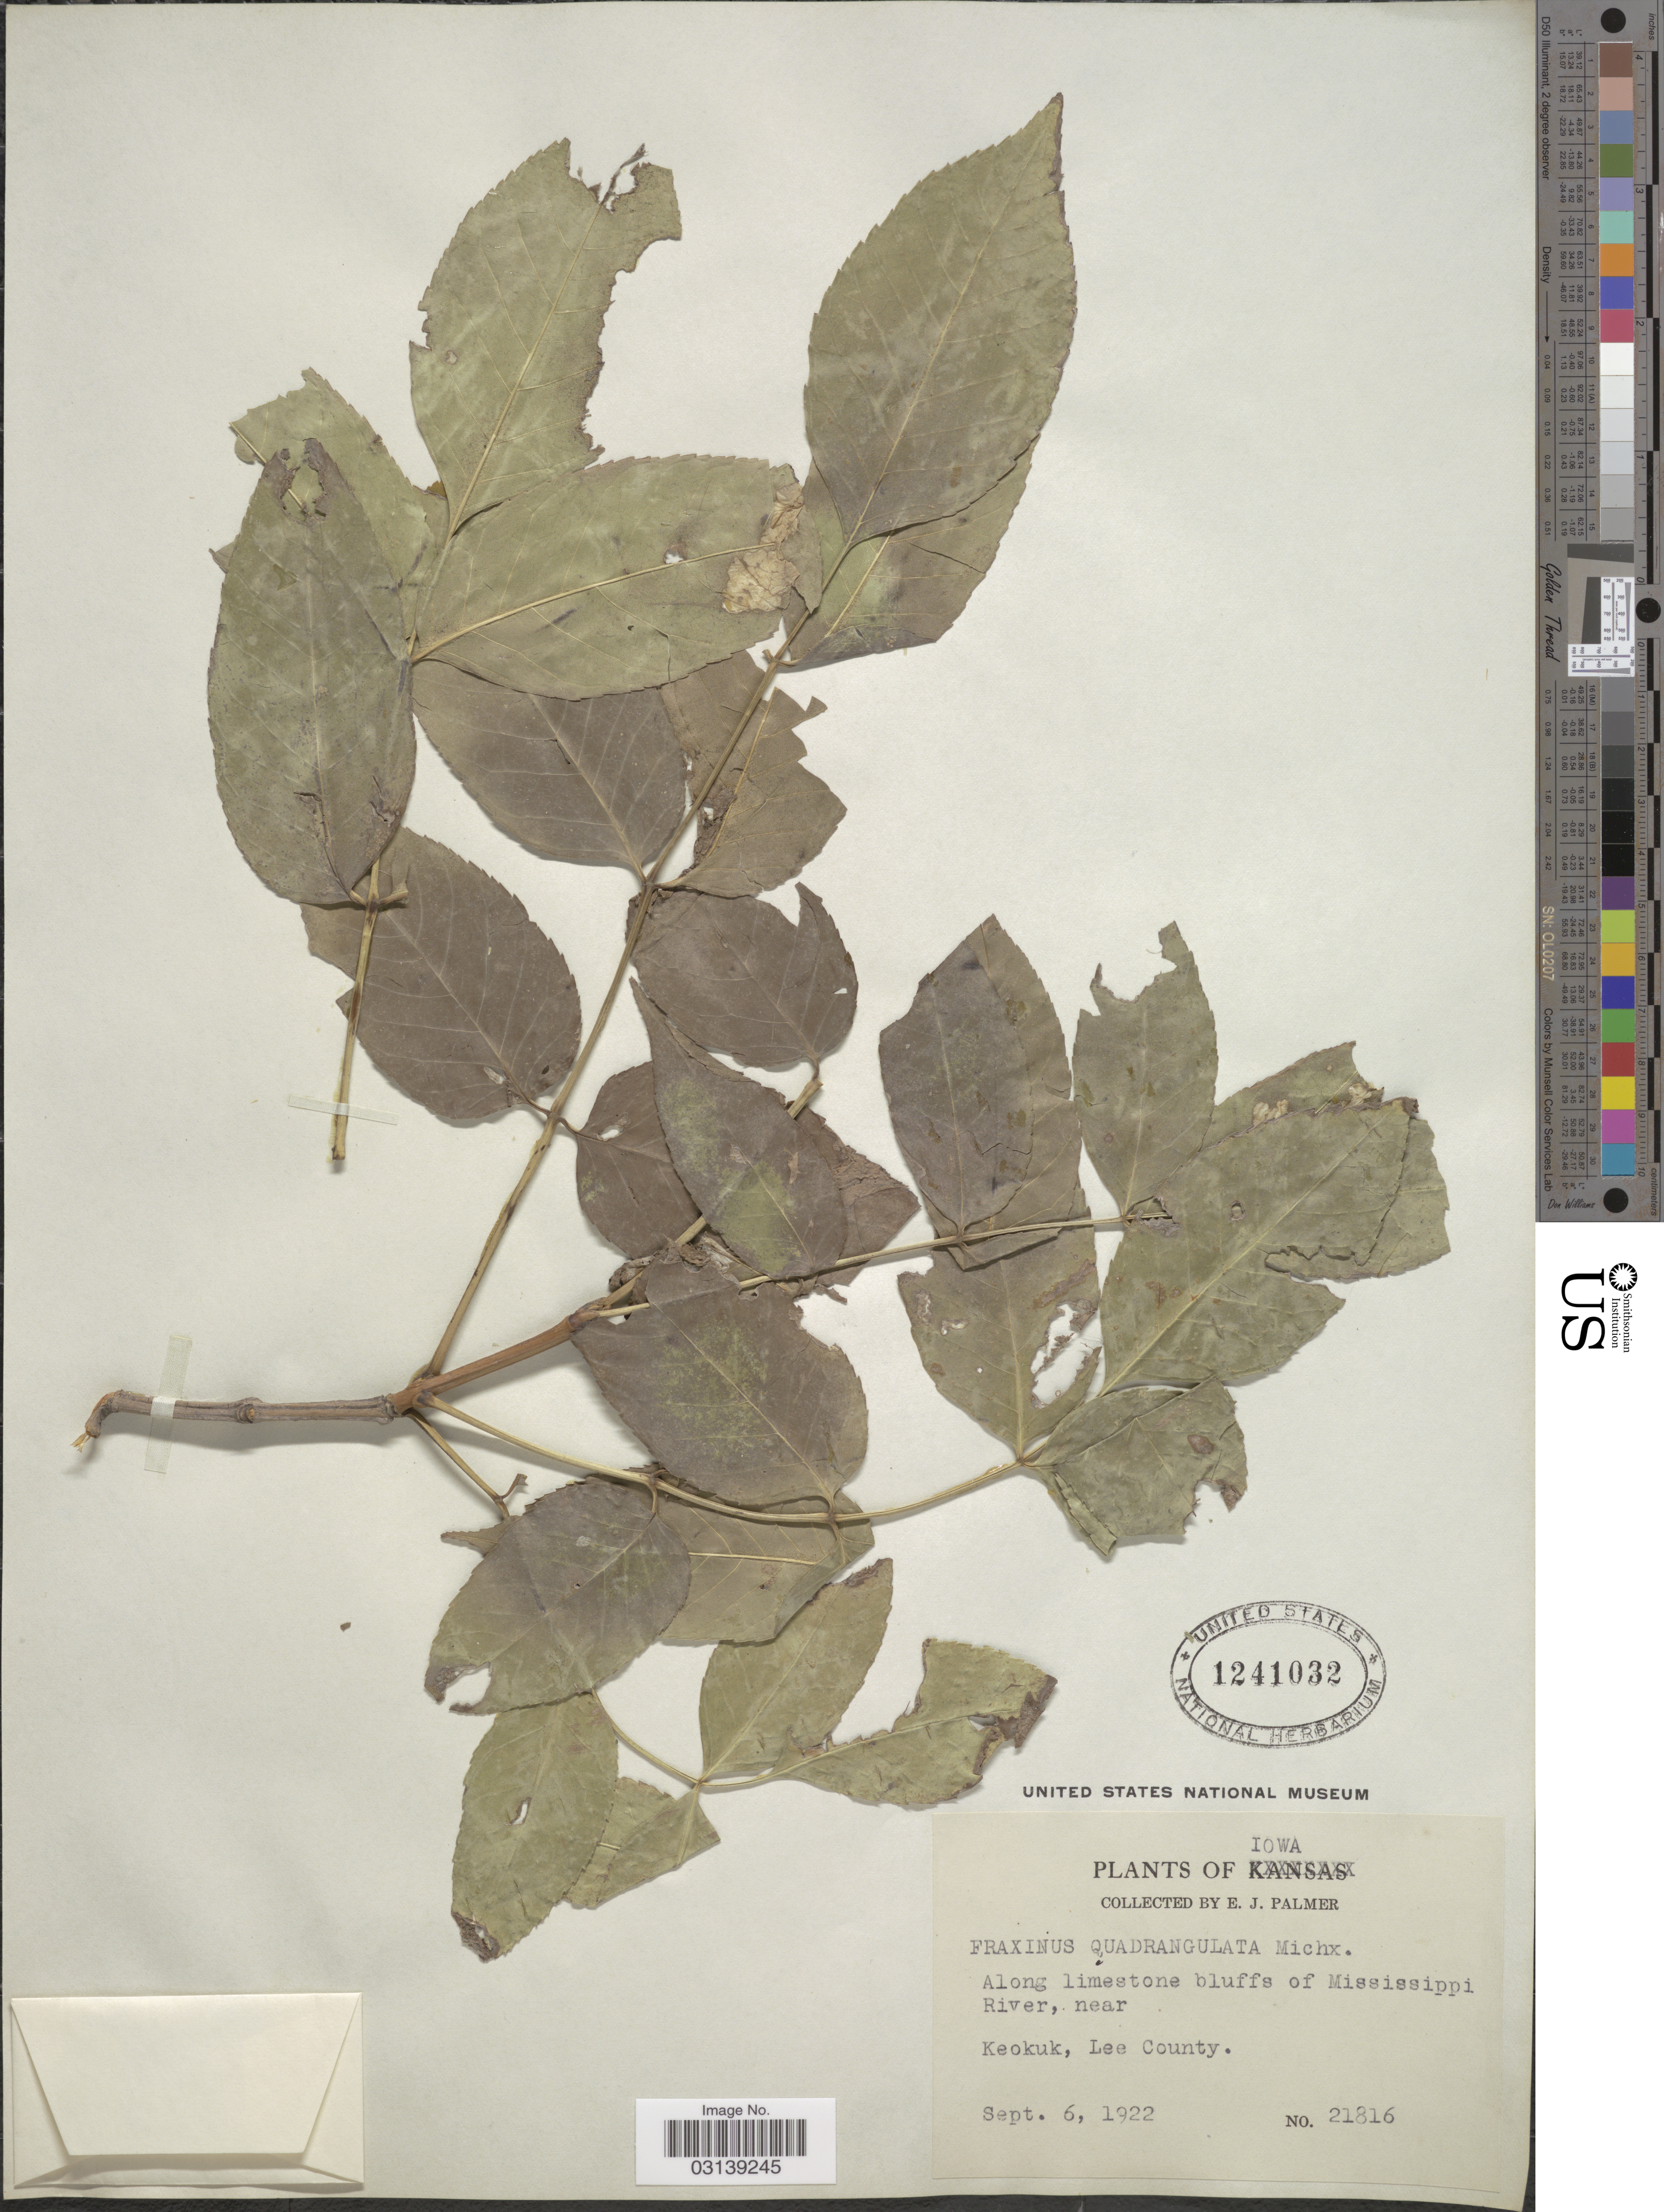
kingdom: Plantae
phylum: Tracheophyta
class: Magnoliopsida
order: Lamiales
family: Oleaceae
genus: Fraxinus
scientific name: Fraxinus quadrangulata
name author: Michx.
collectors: E. J. Palmer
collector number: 21816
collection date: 1922-09-06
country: United States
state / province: Iowa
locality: Along limestone bluffs of Mississippi River, near Keokuk, Lee County.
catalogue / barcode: US 1241032